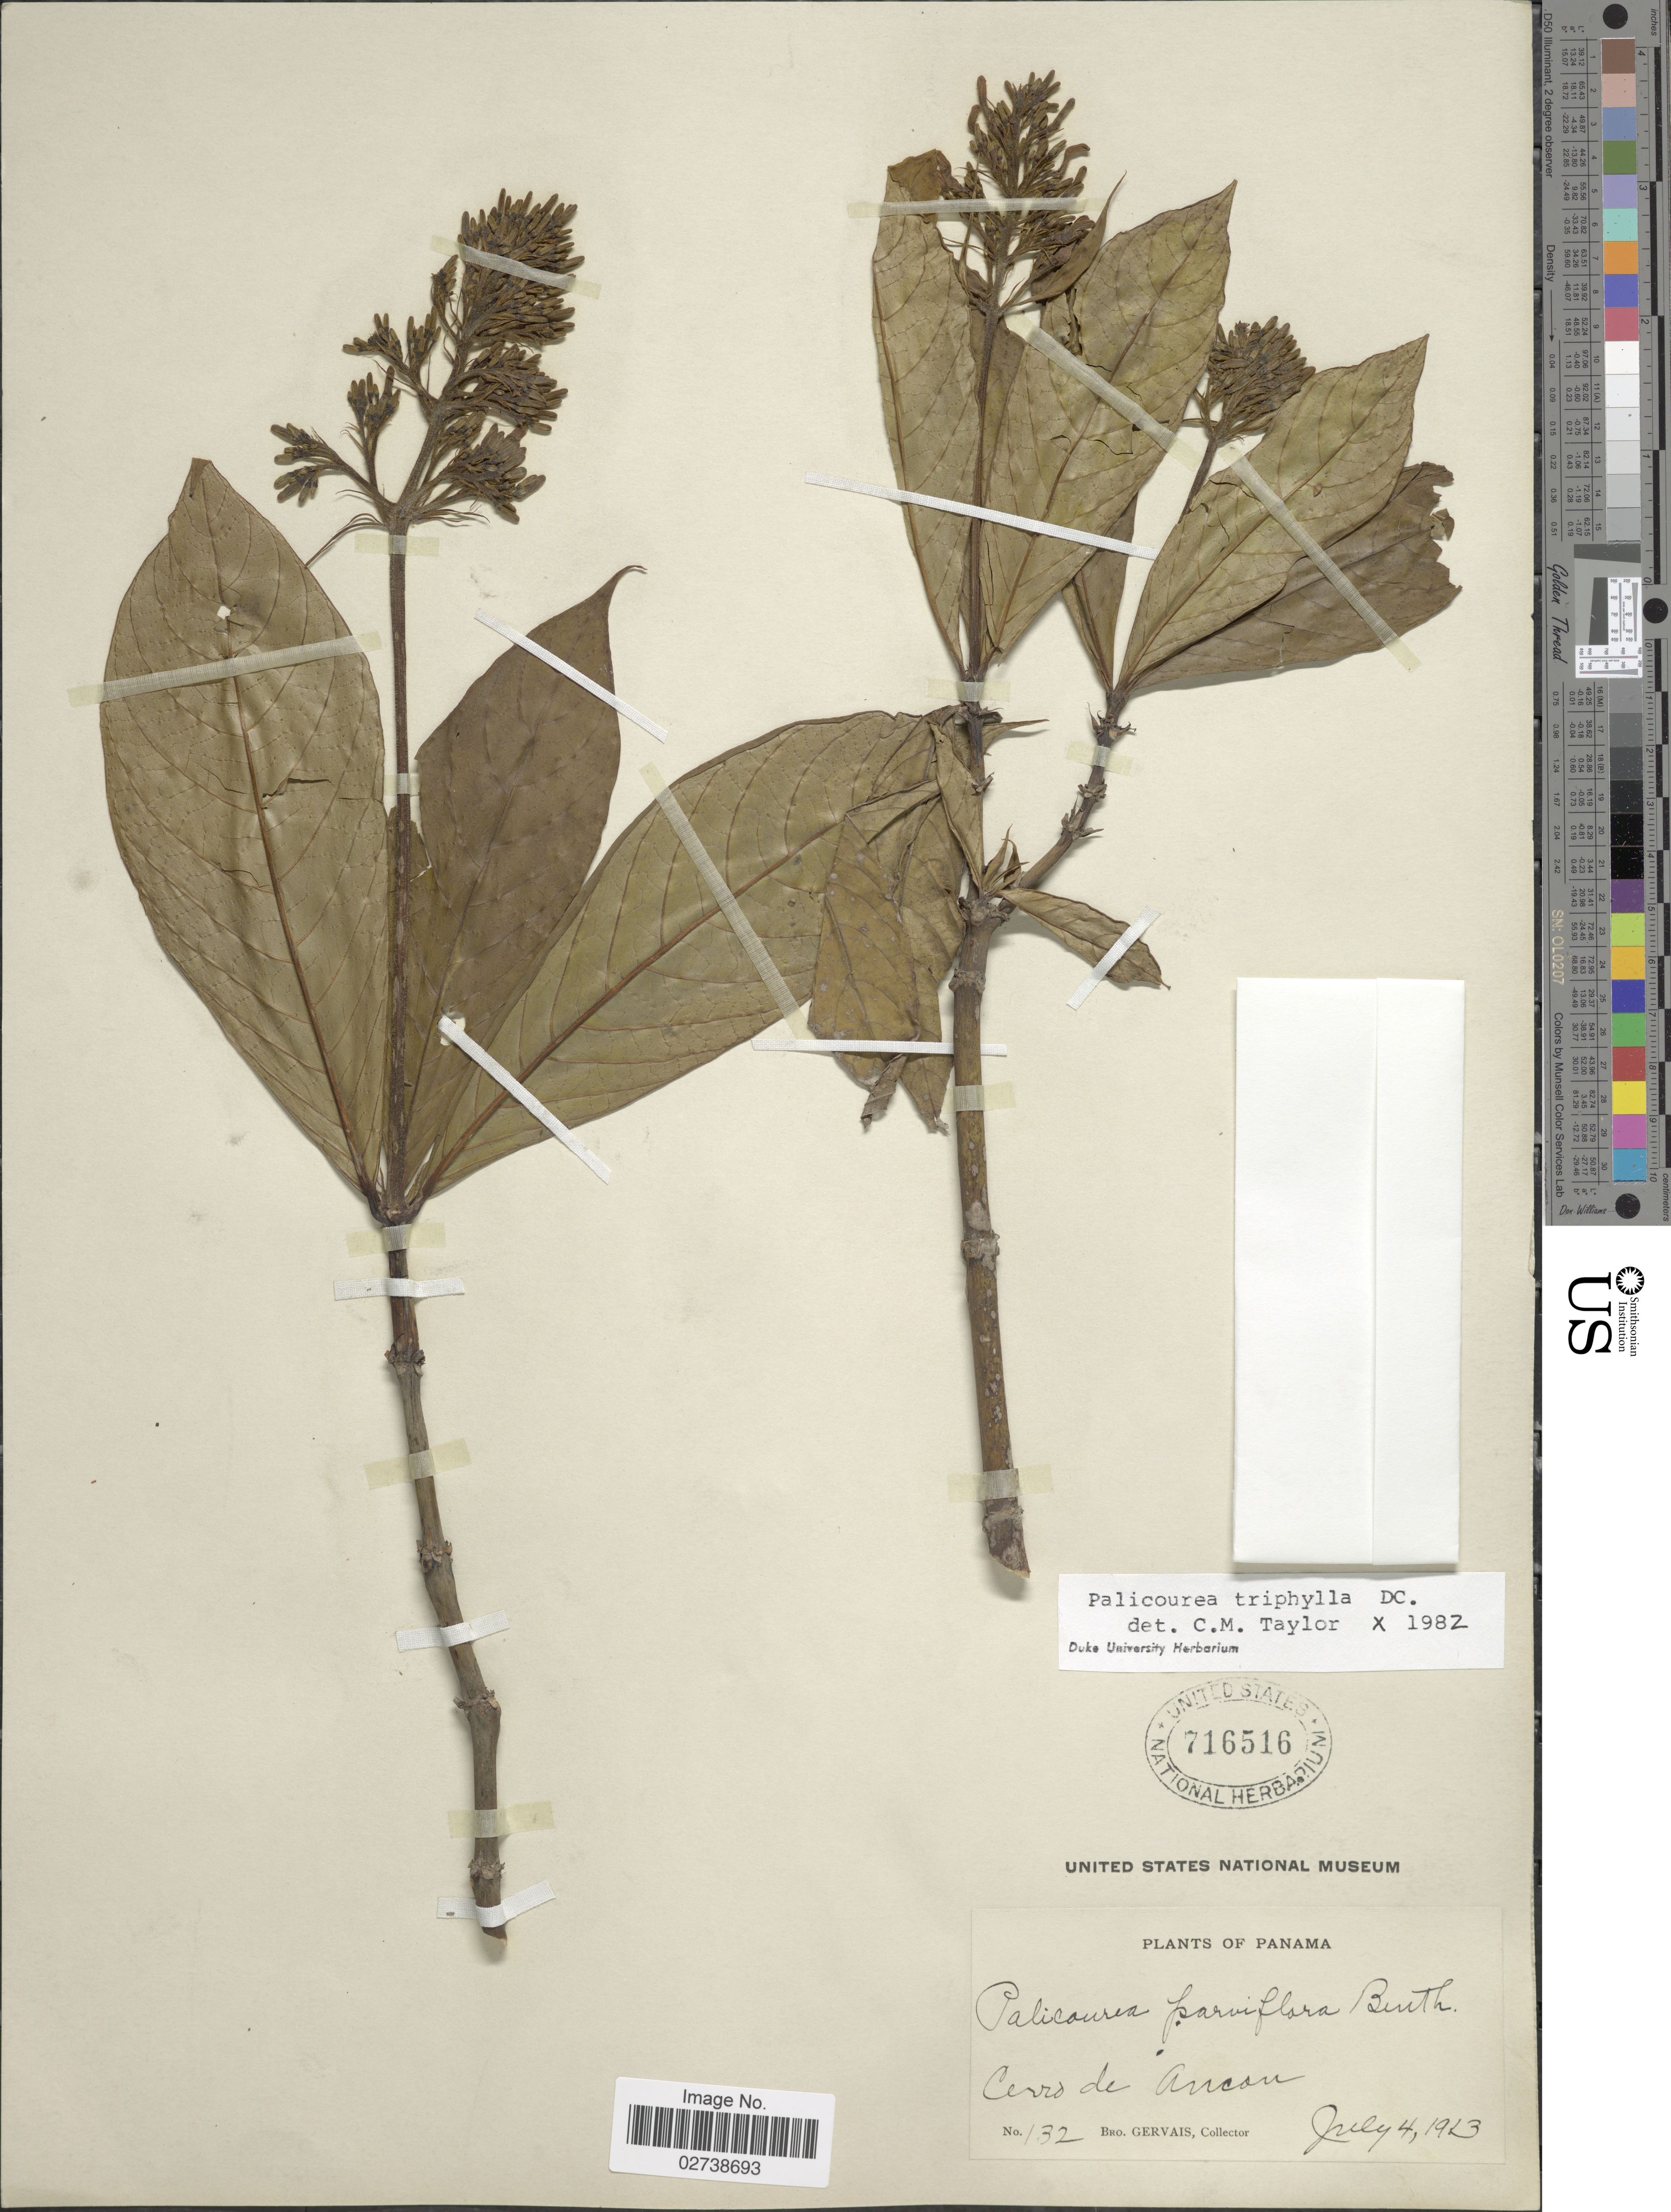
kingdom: Plantae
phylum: Tracheophyta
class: Magnoliopsida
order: Gentianales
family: Rubiaceae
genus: Palicourea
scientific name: Palicourea triphylla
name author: DC.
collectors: B. Gervais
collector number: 132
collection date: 1913-07-04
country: Panama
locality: Cerro de Ancon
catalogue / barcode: US 716516